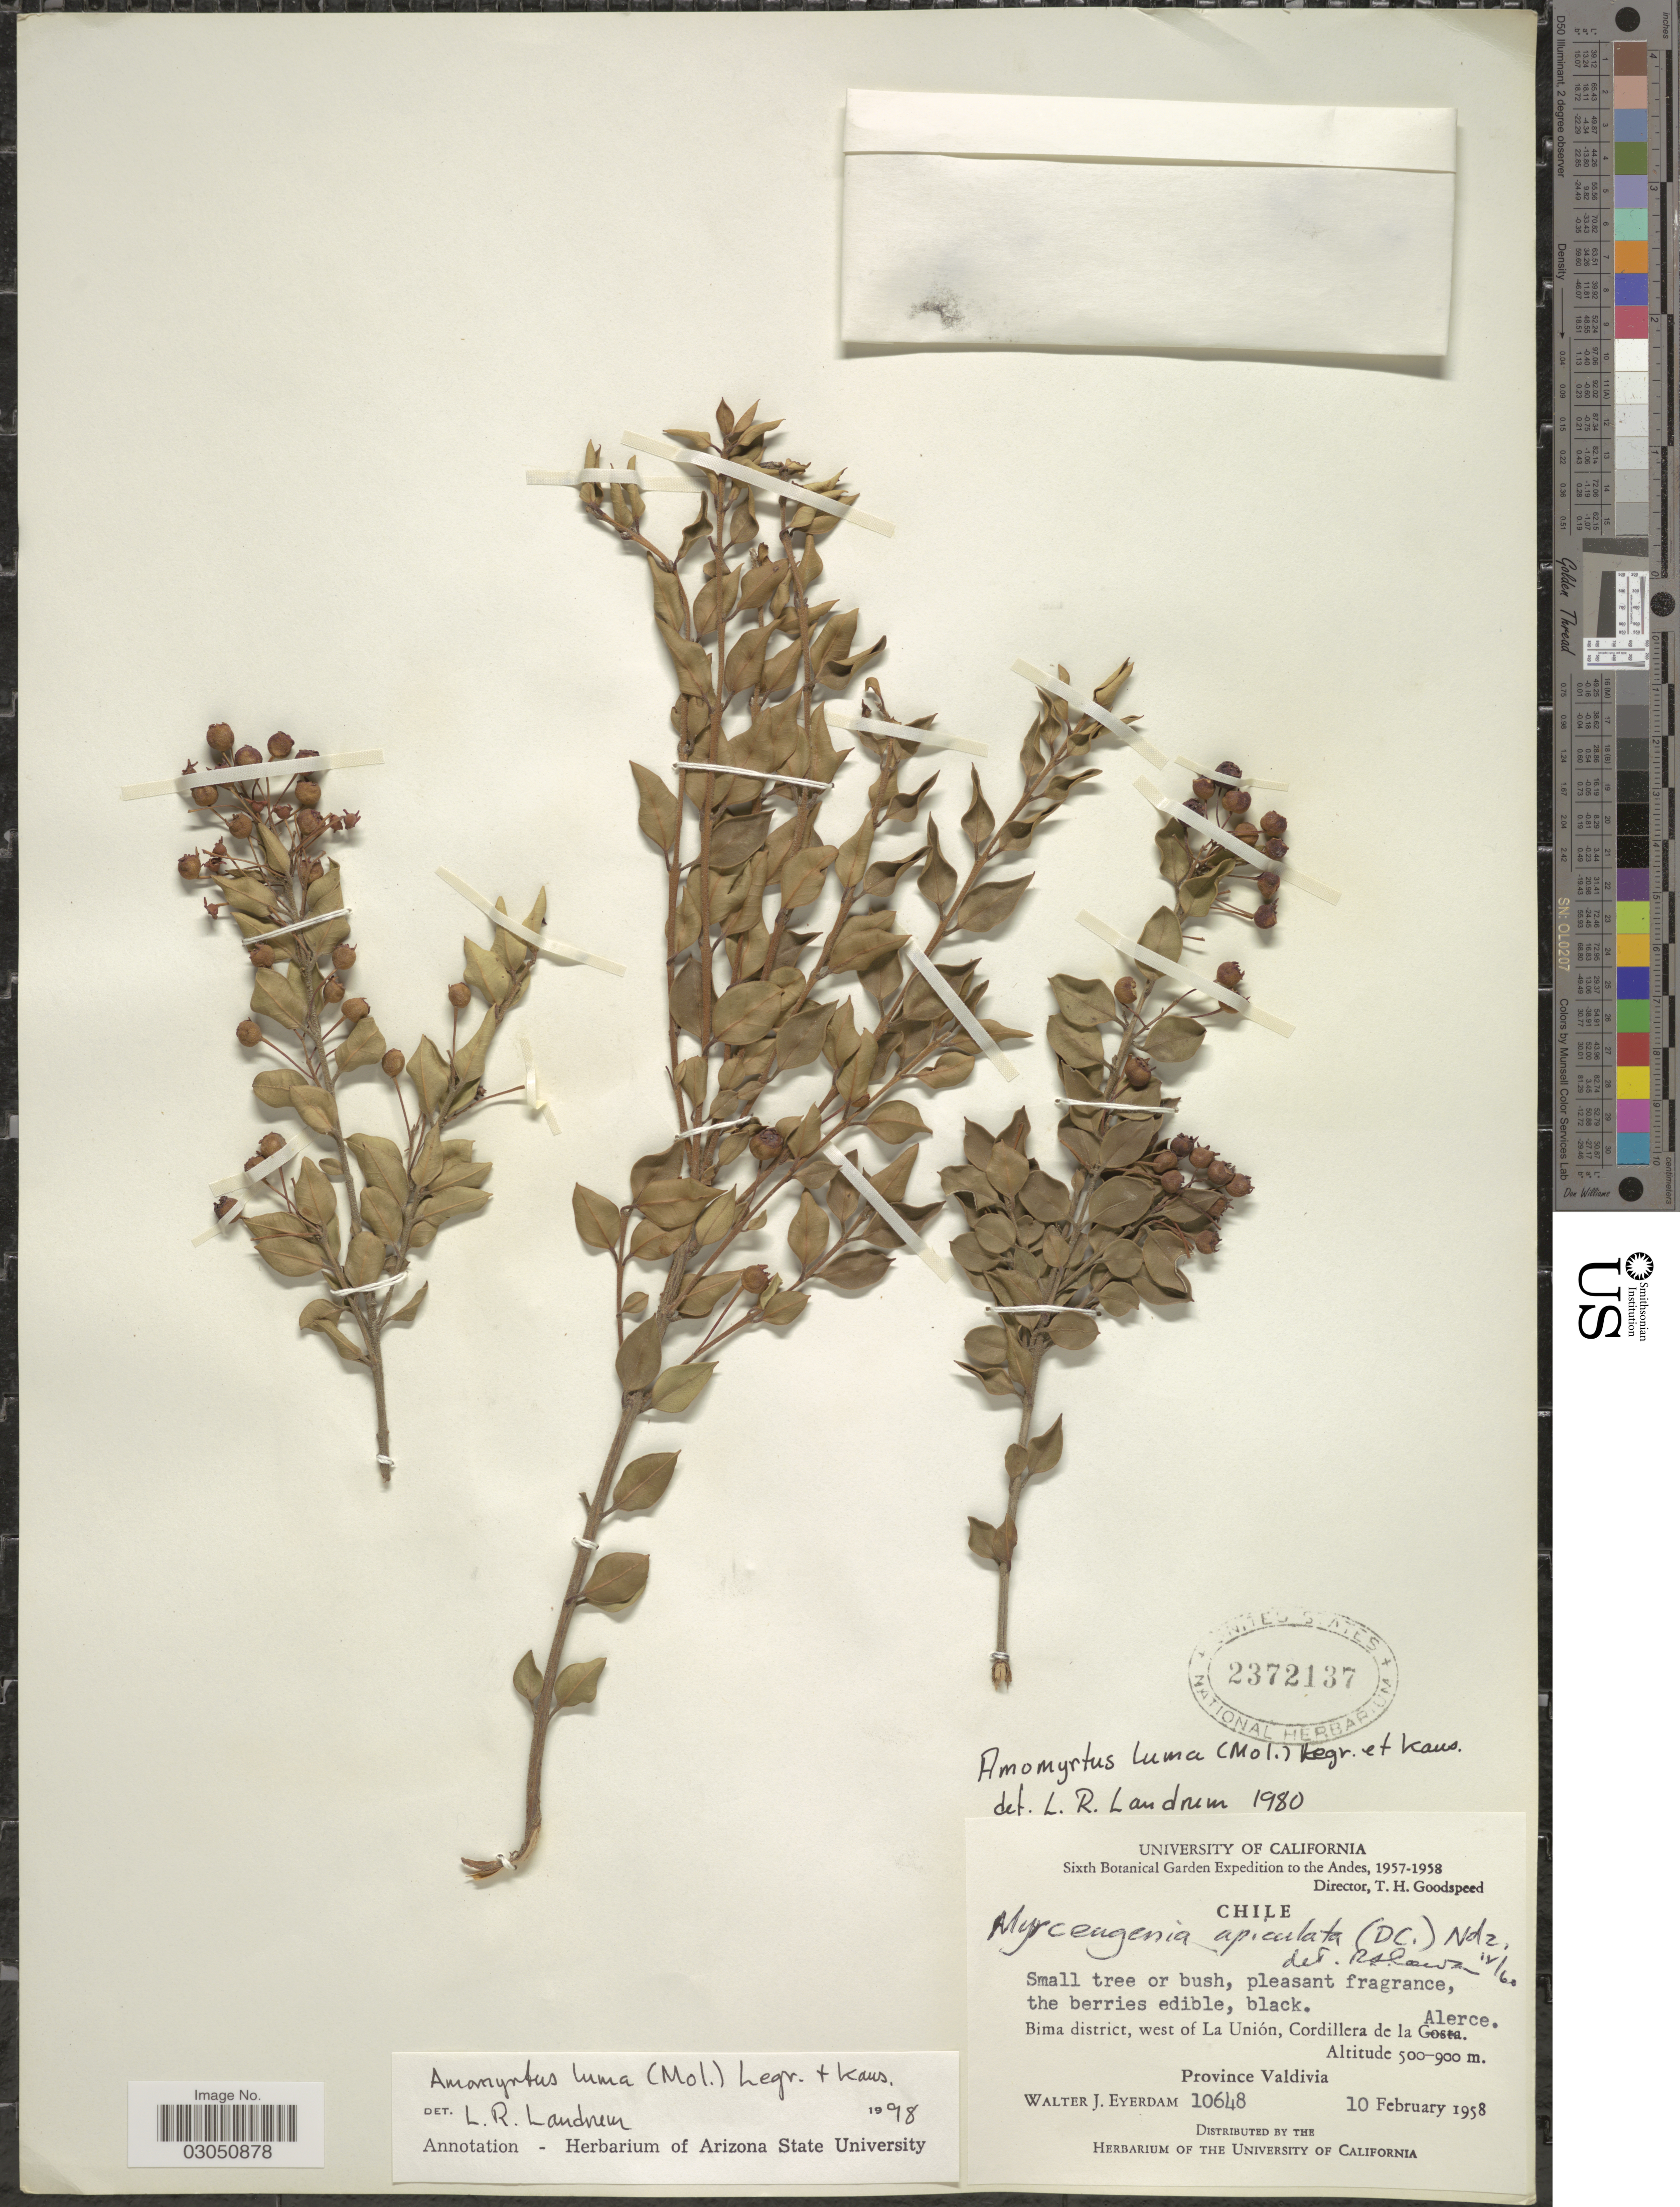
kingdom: Plantae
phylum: Tracheophyta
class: Magnoliopsida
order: Myrtales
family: Myrtaceae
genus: Amomyrtus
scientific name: Amomyrtus luma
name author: (Molina) D. Legrand & Kausel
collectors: W. J. Eyerdam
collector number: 10648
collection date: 1958-02-10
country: Chile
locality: The Andes. Bima district, west of La Unión, Cordillera de la Alerce. Province Valdivia.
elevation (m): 500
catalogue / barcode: US 2372137